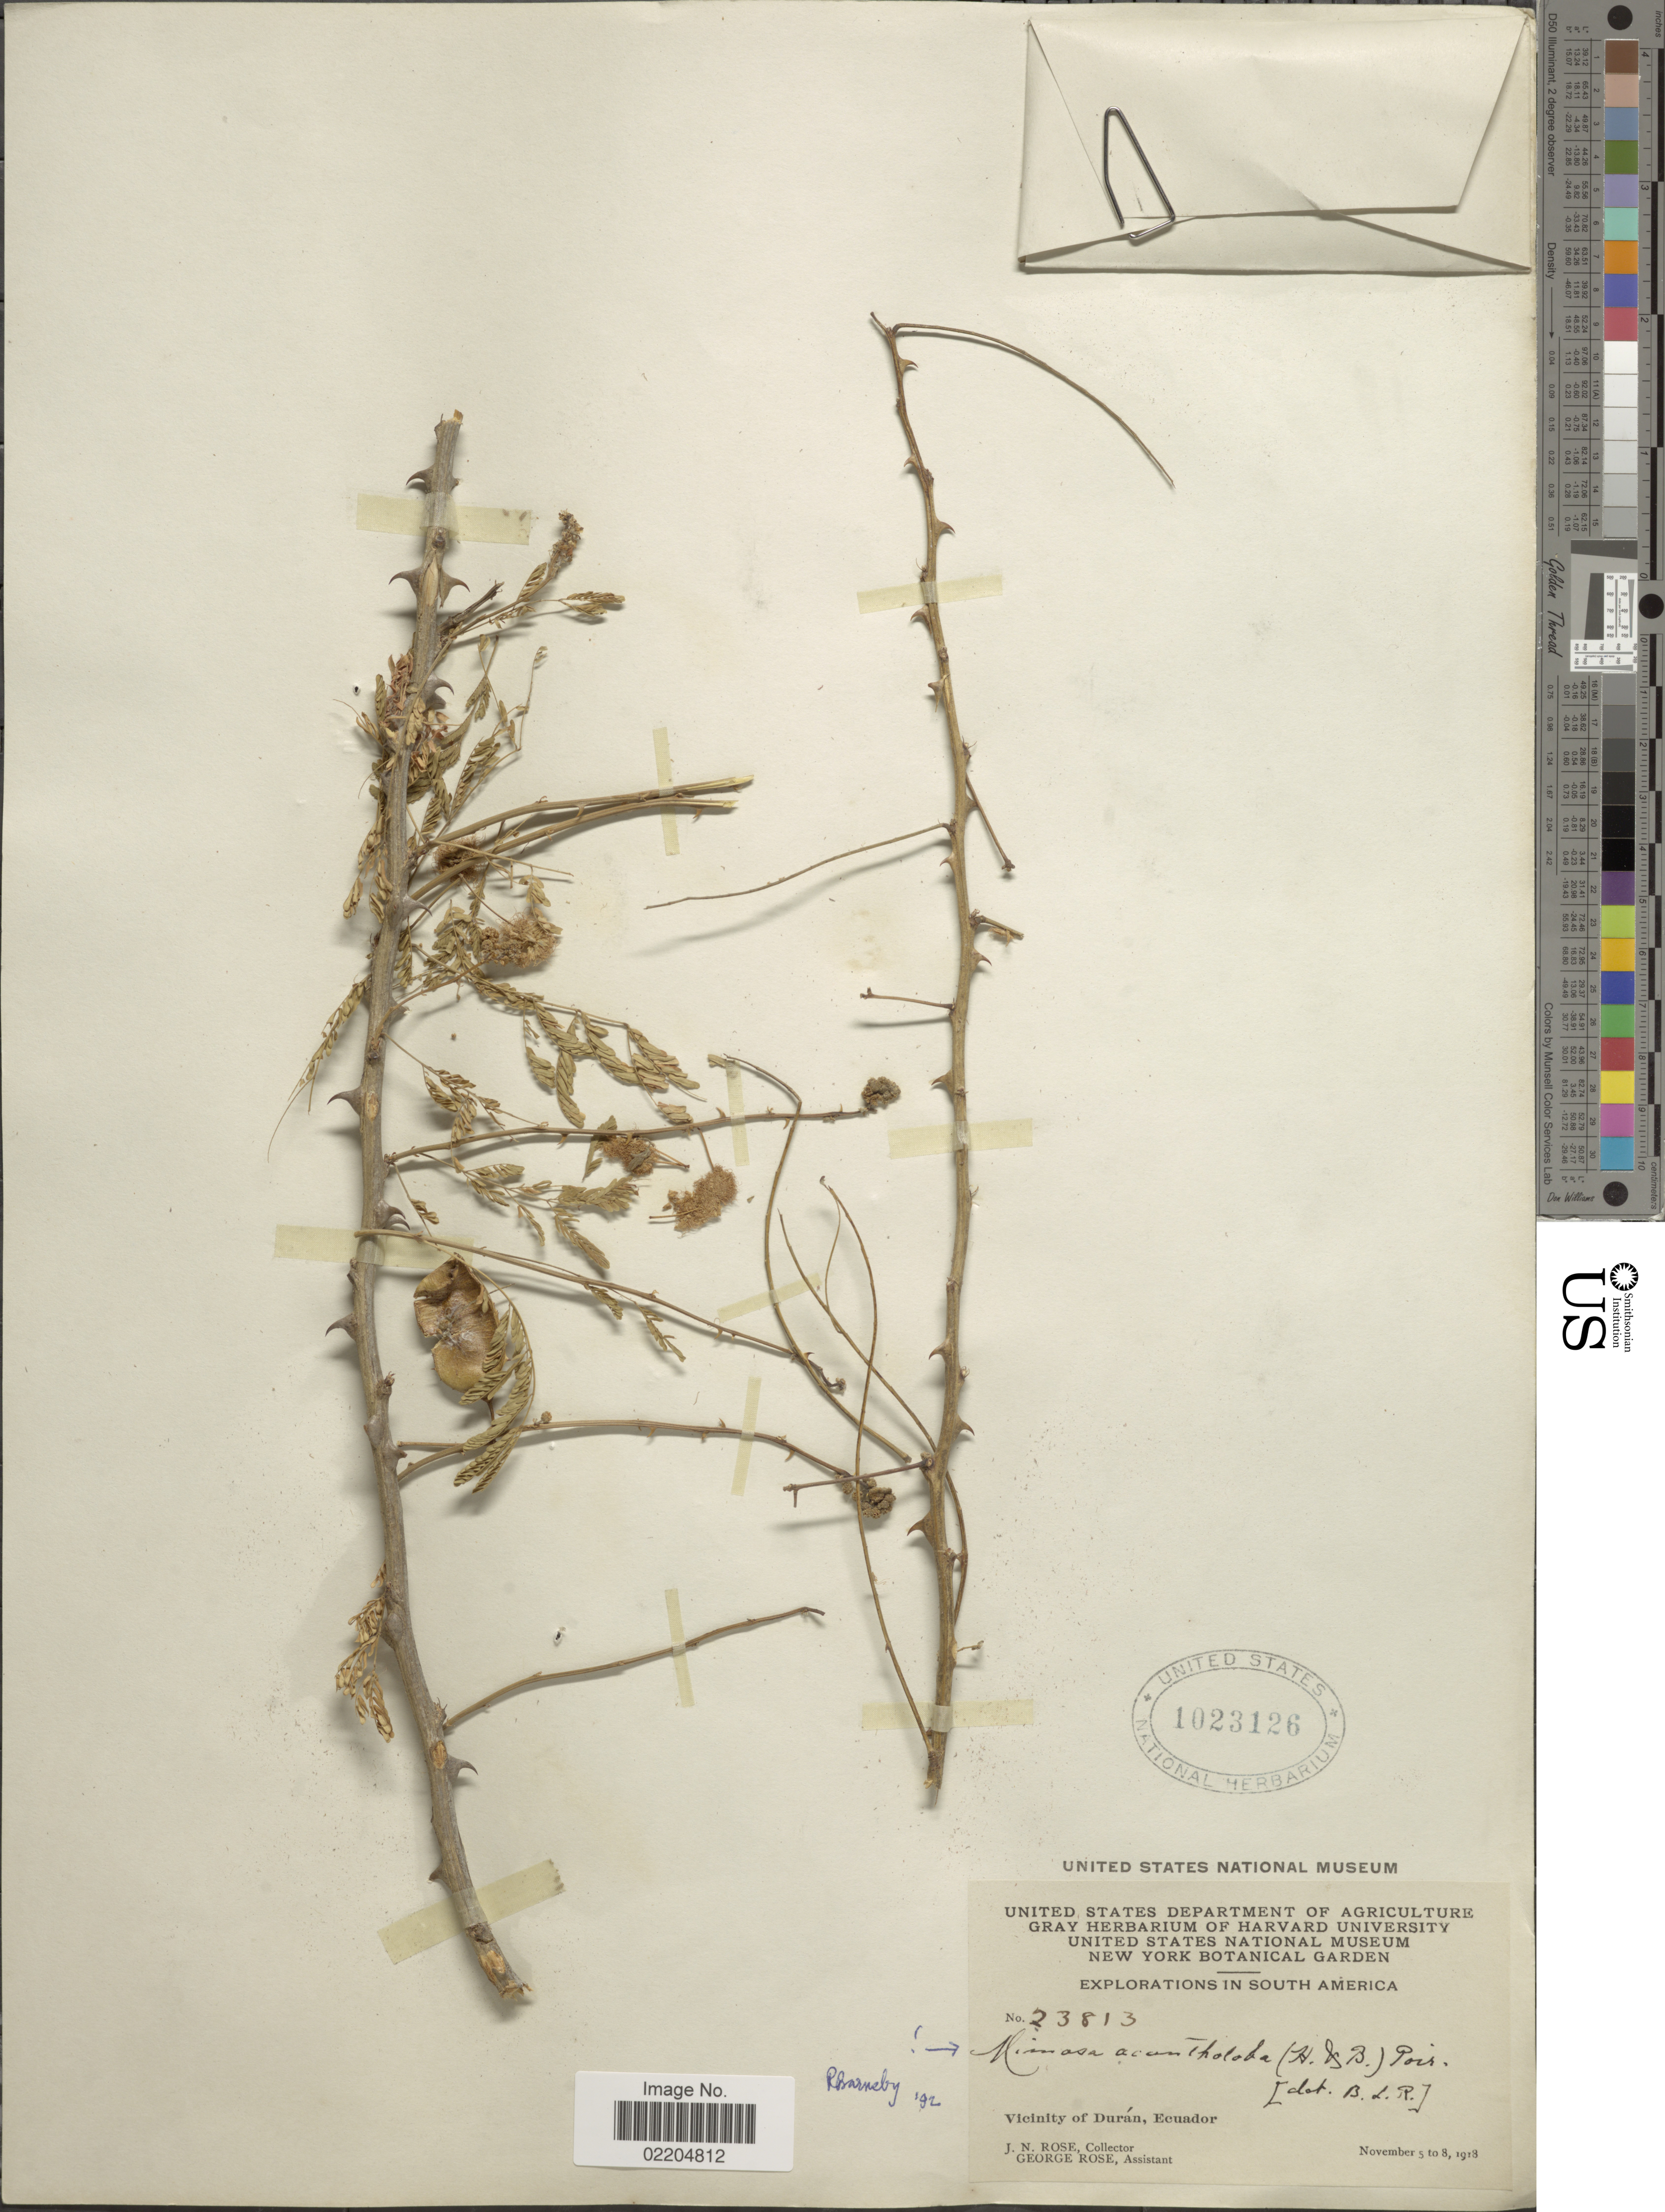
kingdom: Plantae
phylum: Tracheophyta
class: Magnoliopsida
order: Fabales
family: Fabaceae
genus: Mimosa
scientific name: Mimosa acantholoba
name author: (Willd.) Poir.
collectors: J. N. Rose & G. Rose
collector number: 2383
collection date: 1918-11-05/1918-11-08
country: Ecuador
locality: Vicinity of Duran, Ecuador.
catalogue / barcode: US 1023126